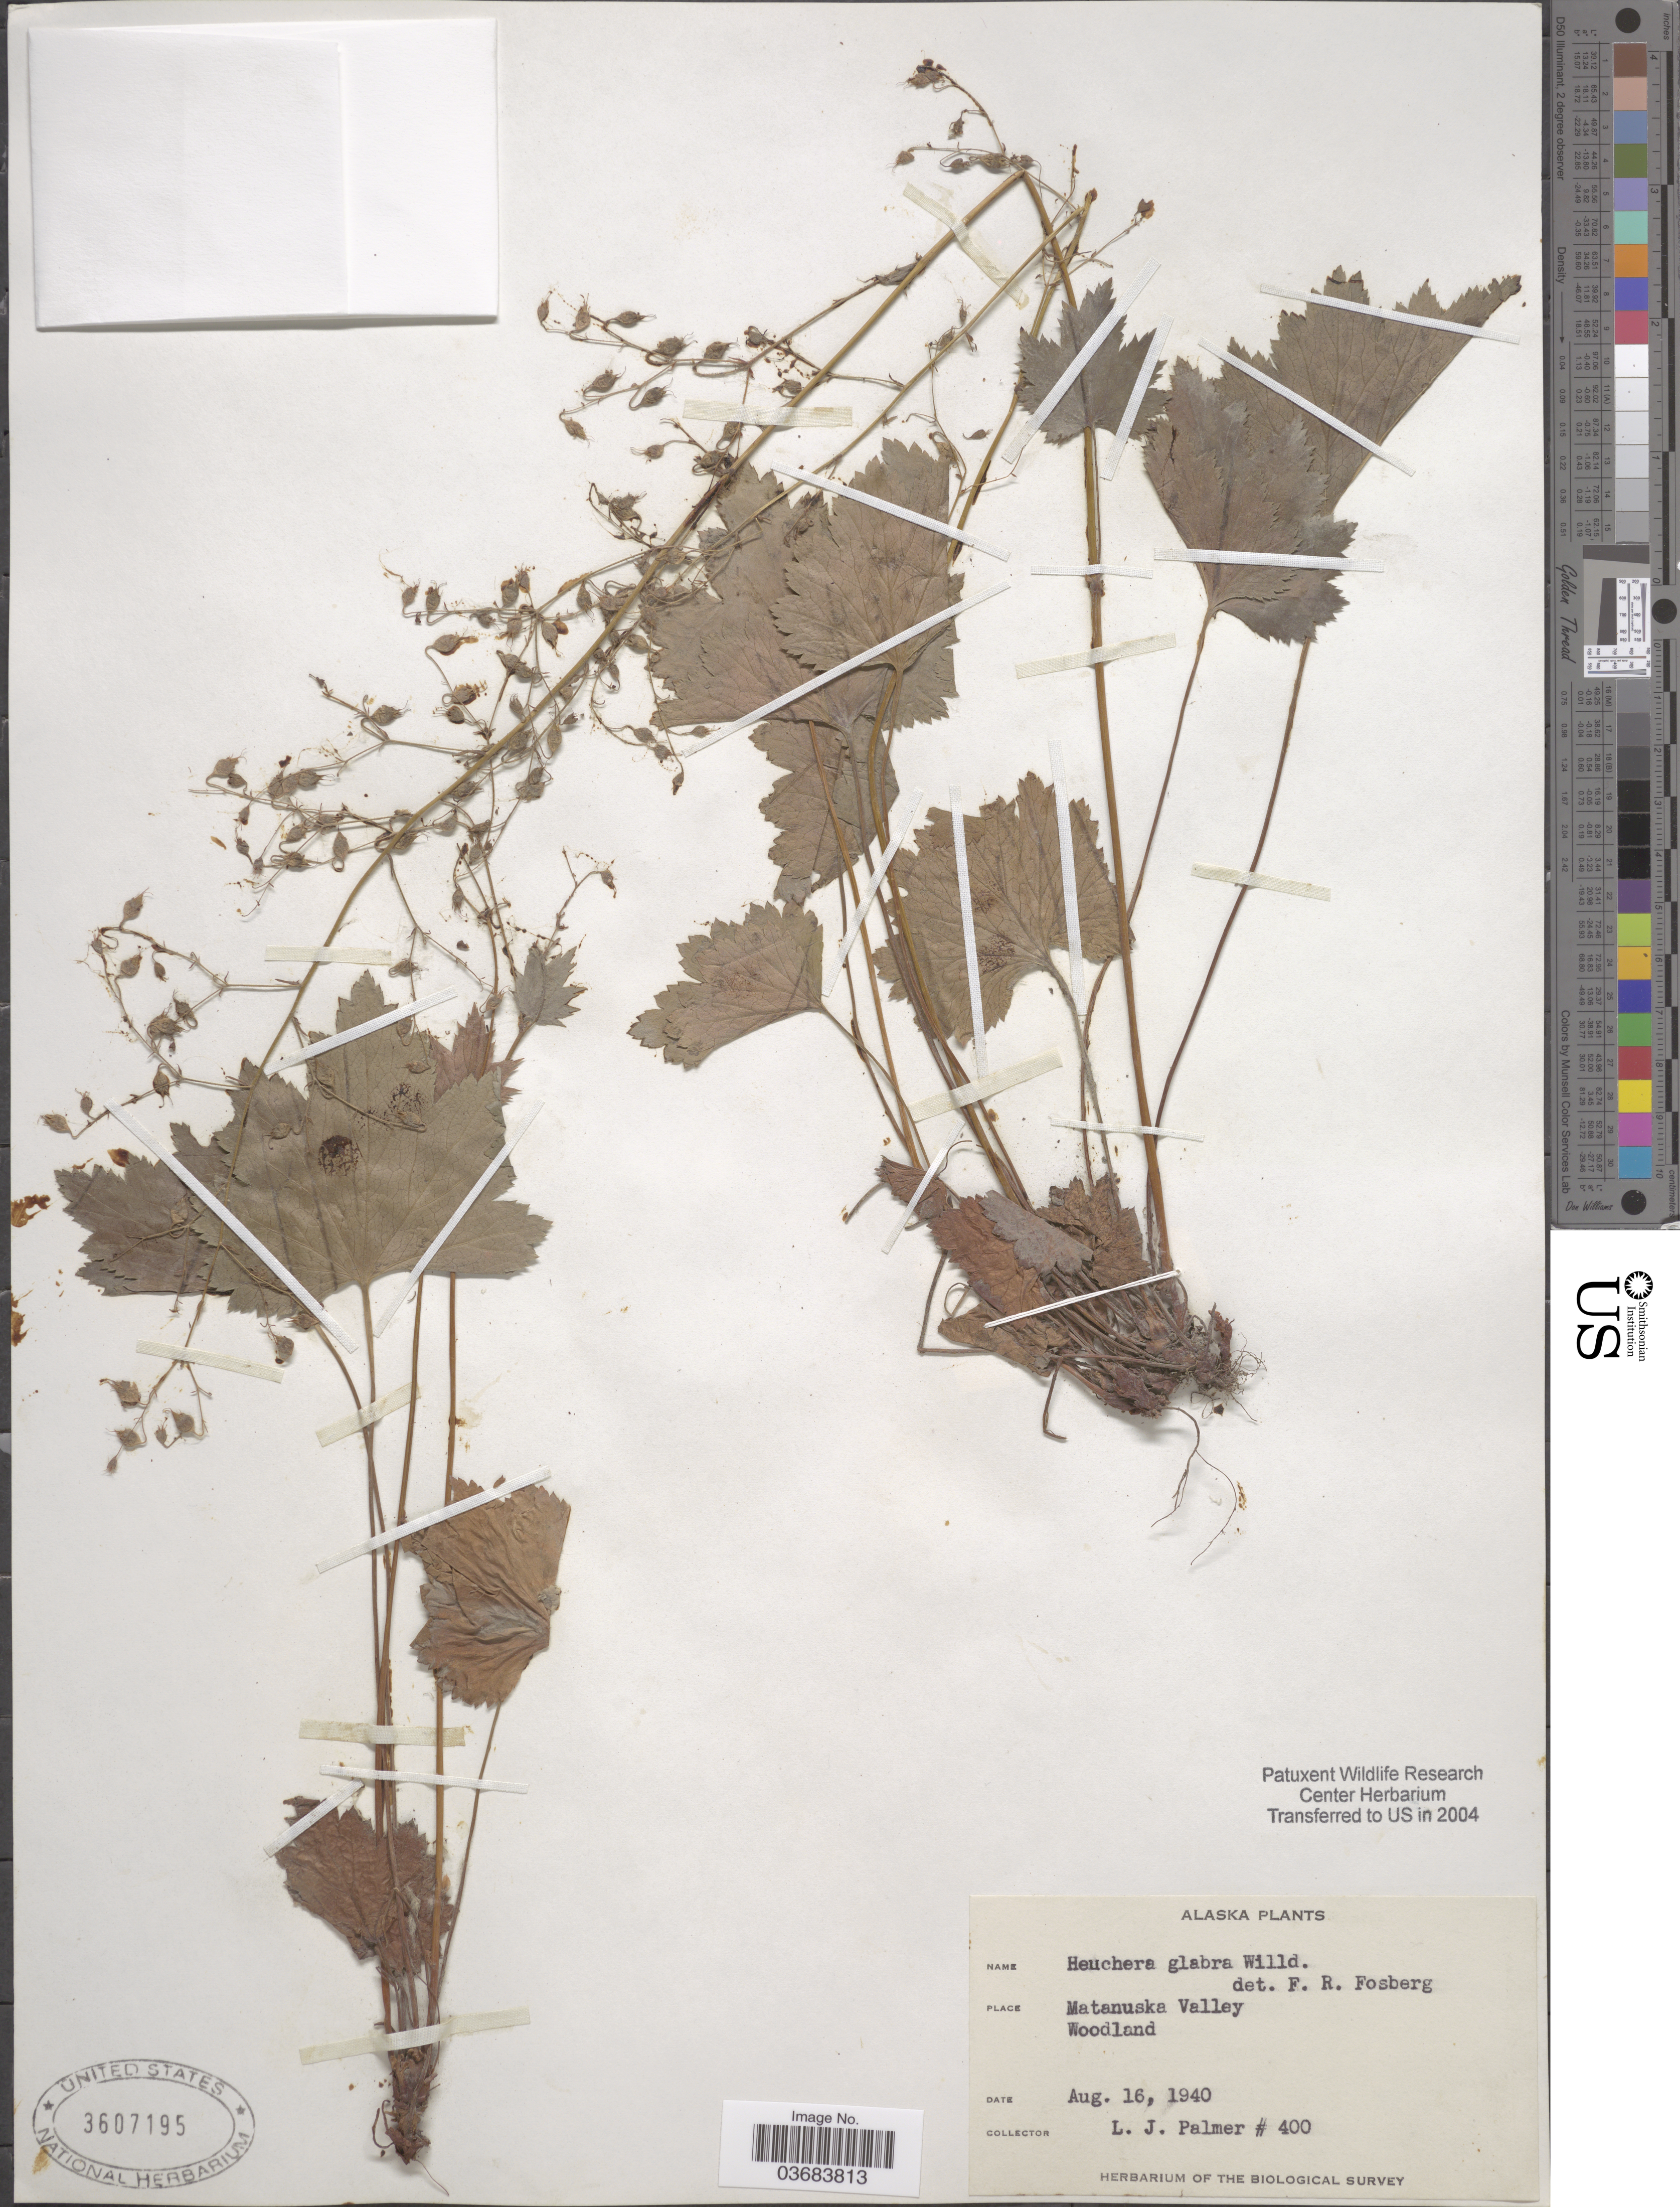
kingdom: Plantae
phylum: Tracheophyta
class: Magnoliopsida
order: Saxifragales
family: Saxifragaceae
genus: Heuchera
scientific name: Heuchera glabra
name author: Willd. ex Roem. & Schult.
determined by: Fosberg, F. R.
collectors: L. J. Palmer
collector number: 400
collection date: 1940-08-16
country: United States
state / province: Alaska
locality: Matanuska Valley. Biological Survey.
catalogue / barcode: US 3607195